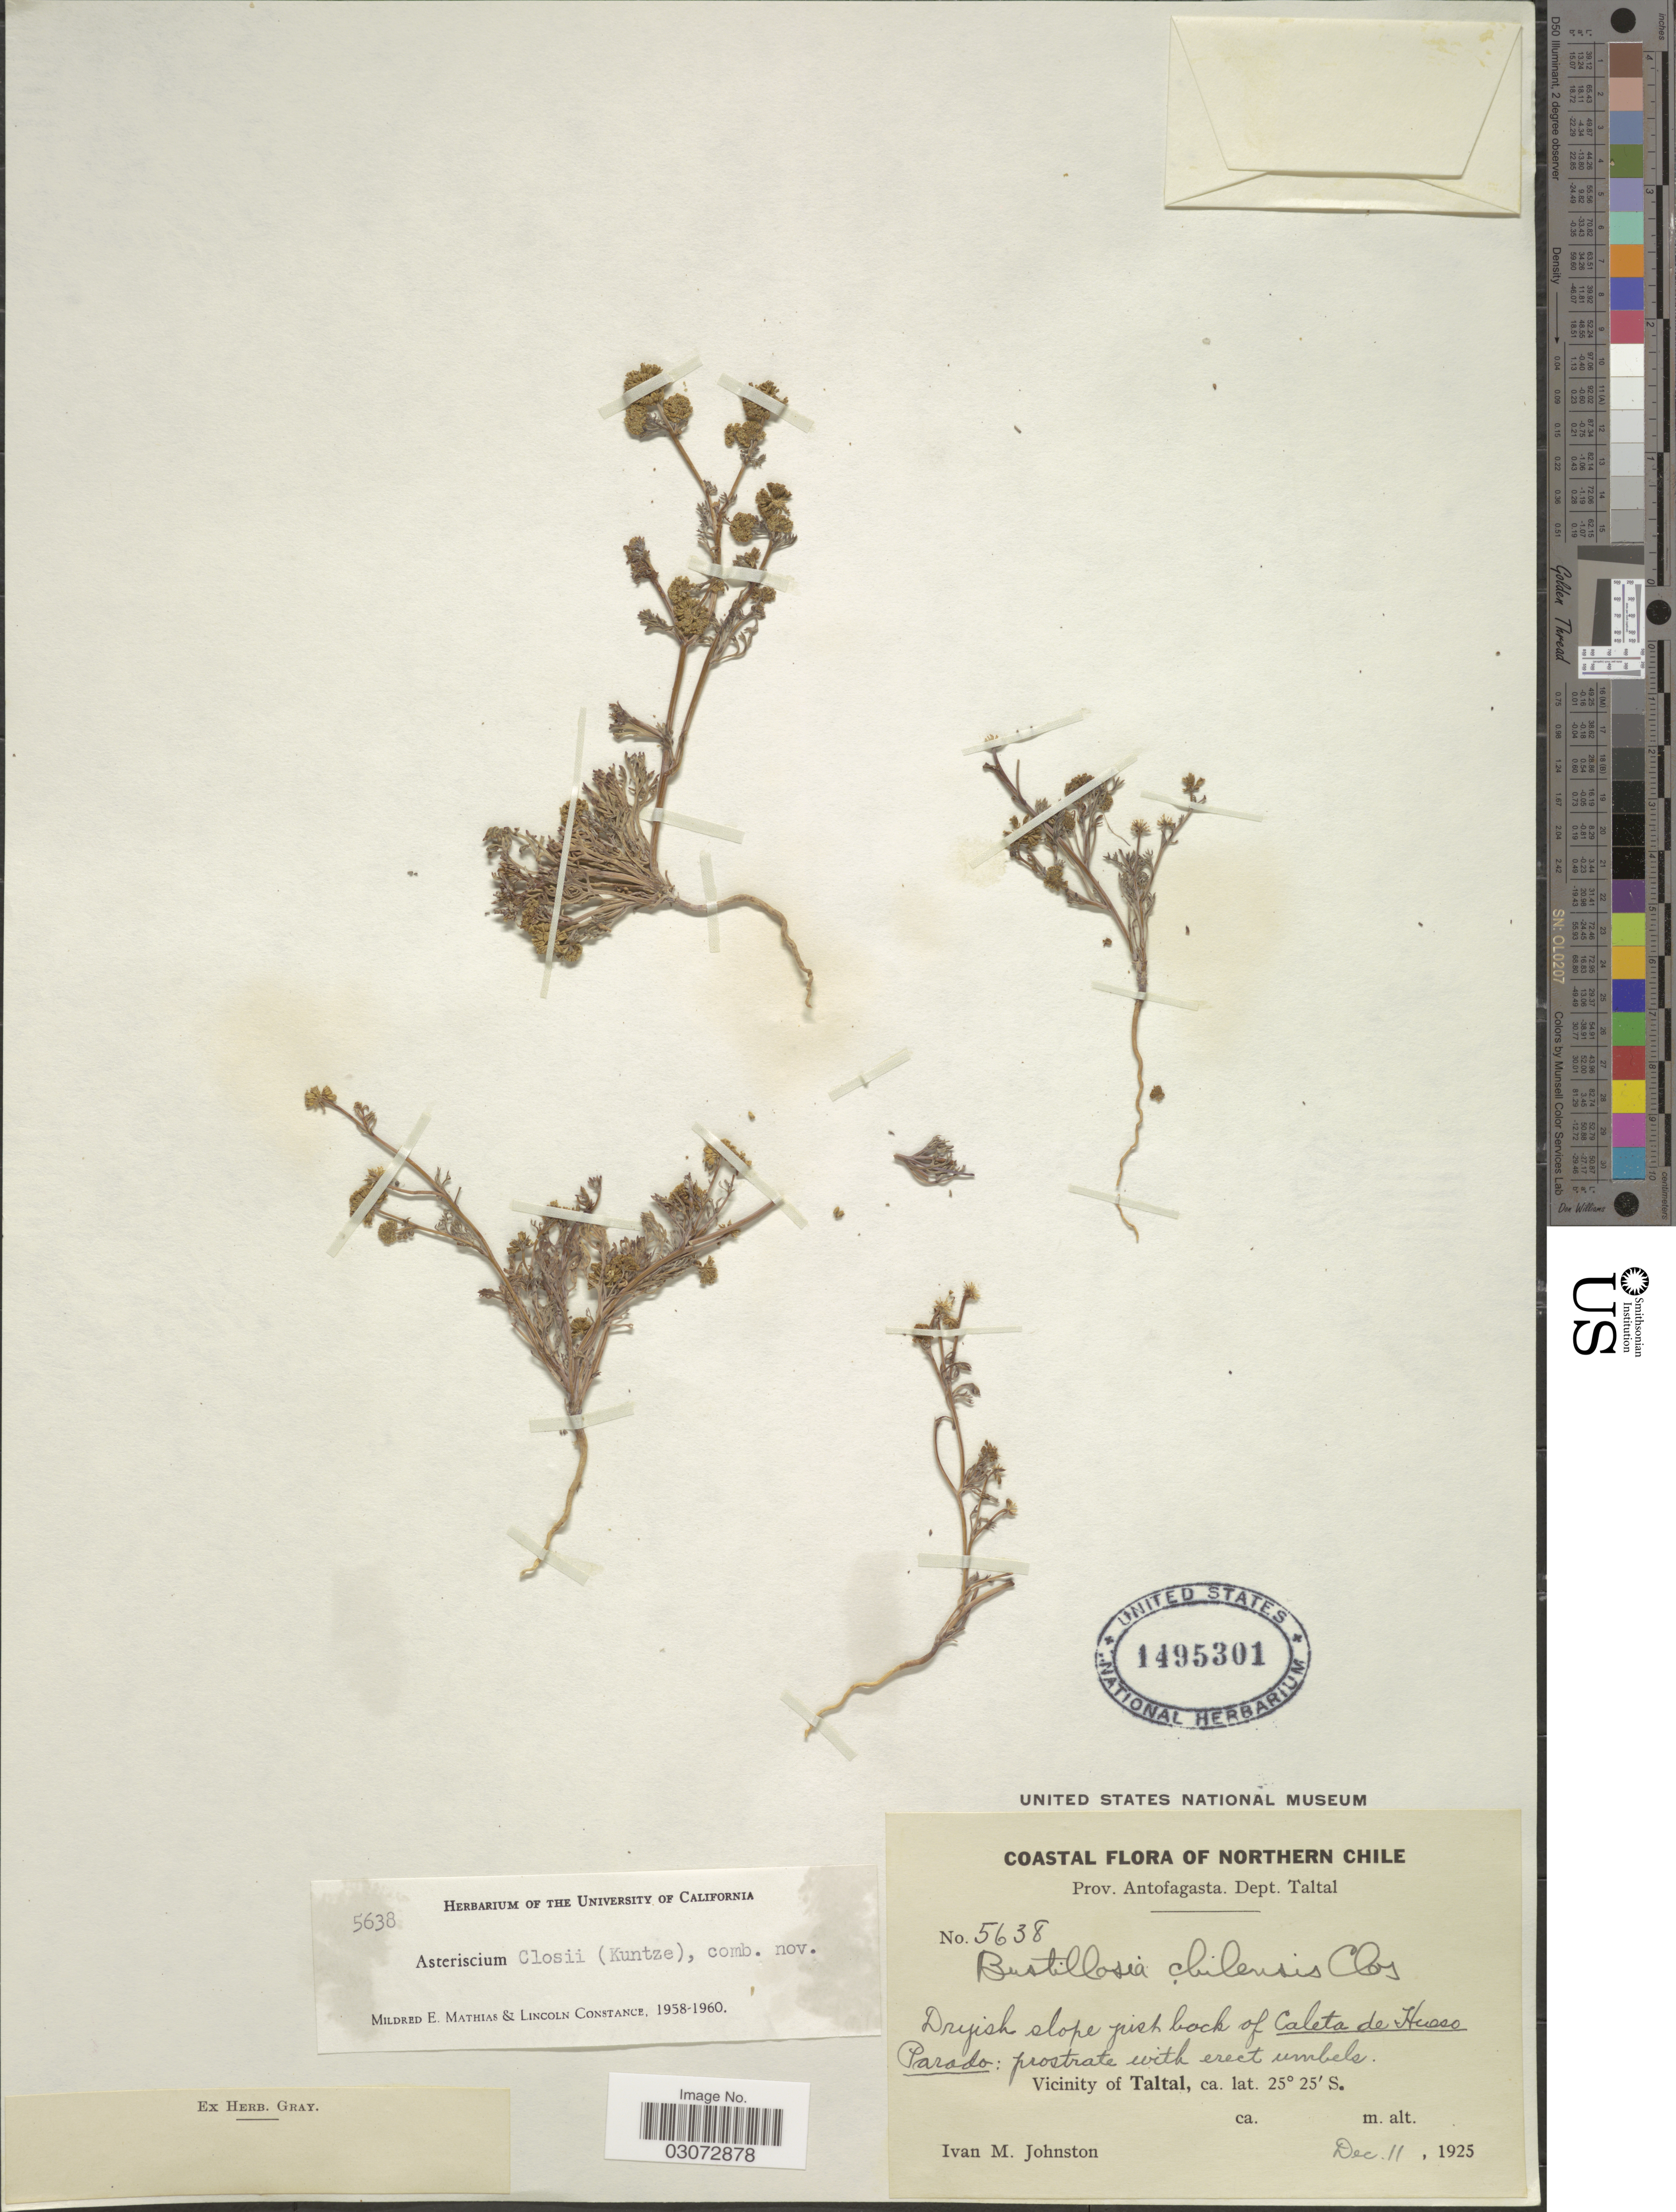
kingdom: Plantae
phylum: Tracheophyta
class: Magnoliopsida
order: Apiales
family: Apiaceae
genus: Asteriscium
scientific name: Asteriscium closii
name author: (Kuntze) Mathias & Constance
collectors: I.M. Johnston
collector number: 5638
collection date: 1925-12-11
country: Chile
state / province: Antofagasta (II)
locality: Northern Chile. Dept. Taltal. Just back of Caleta de Hueso Parado. Vicinity of Taltal.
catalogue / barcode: US 1495301